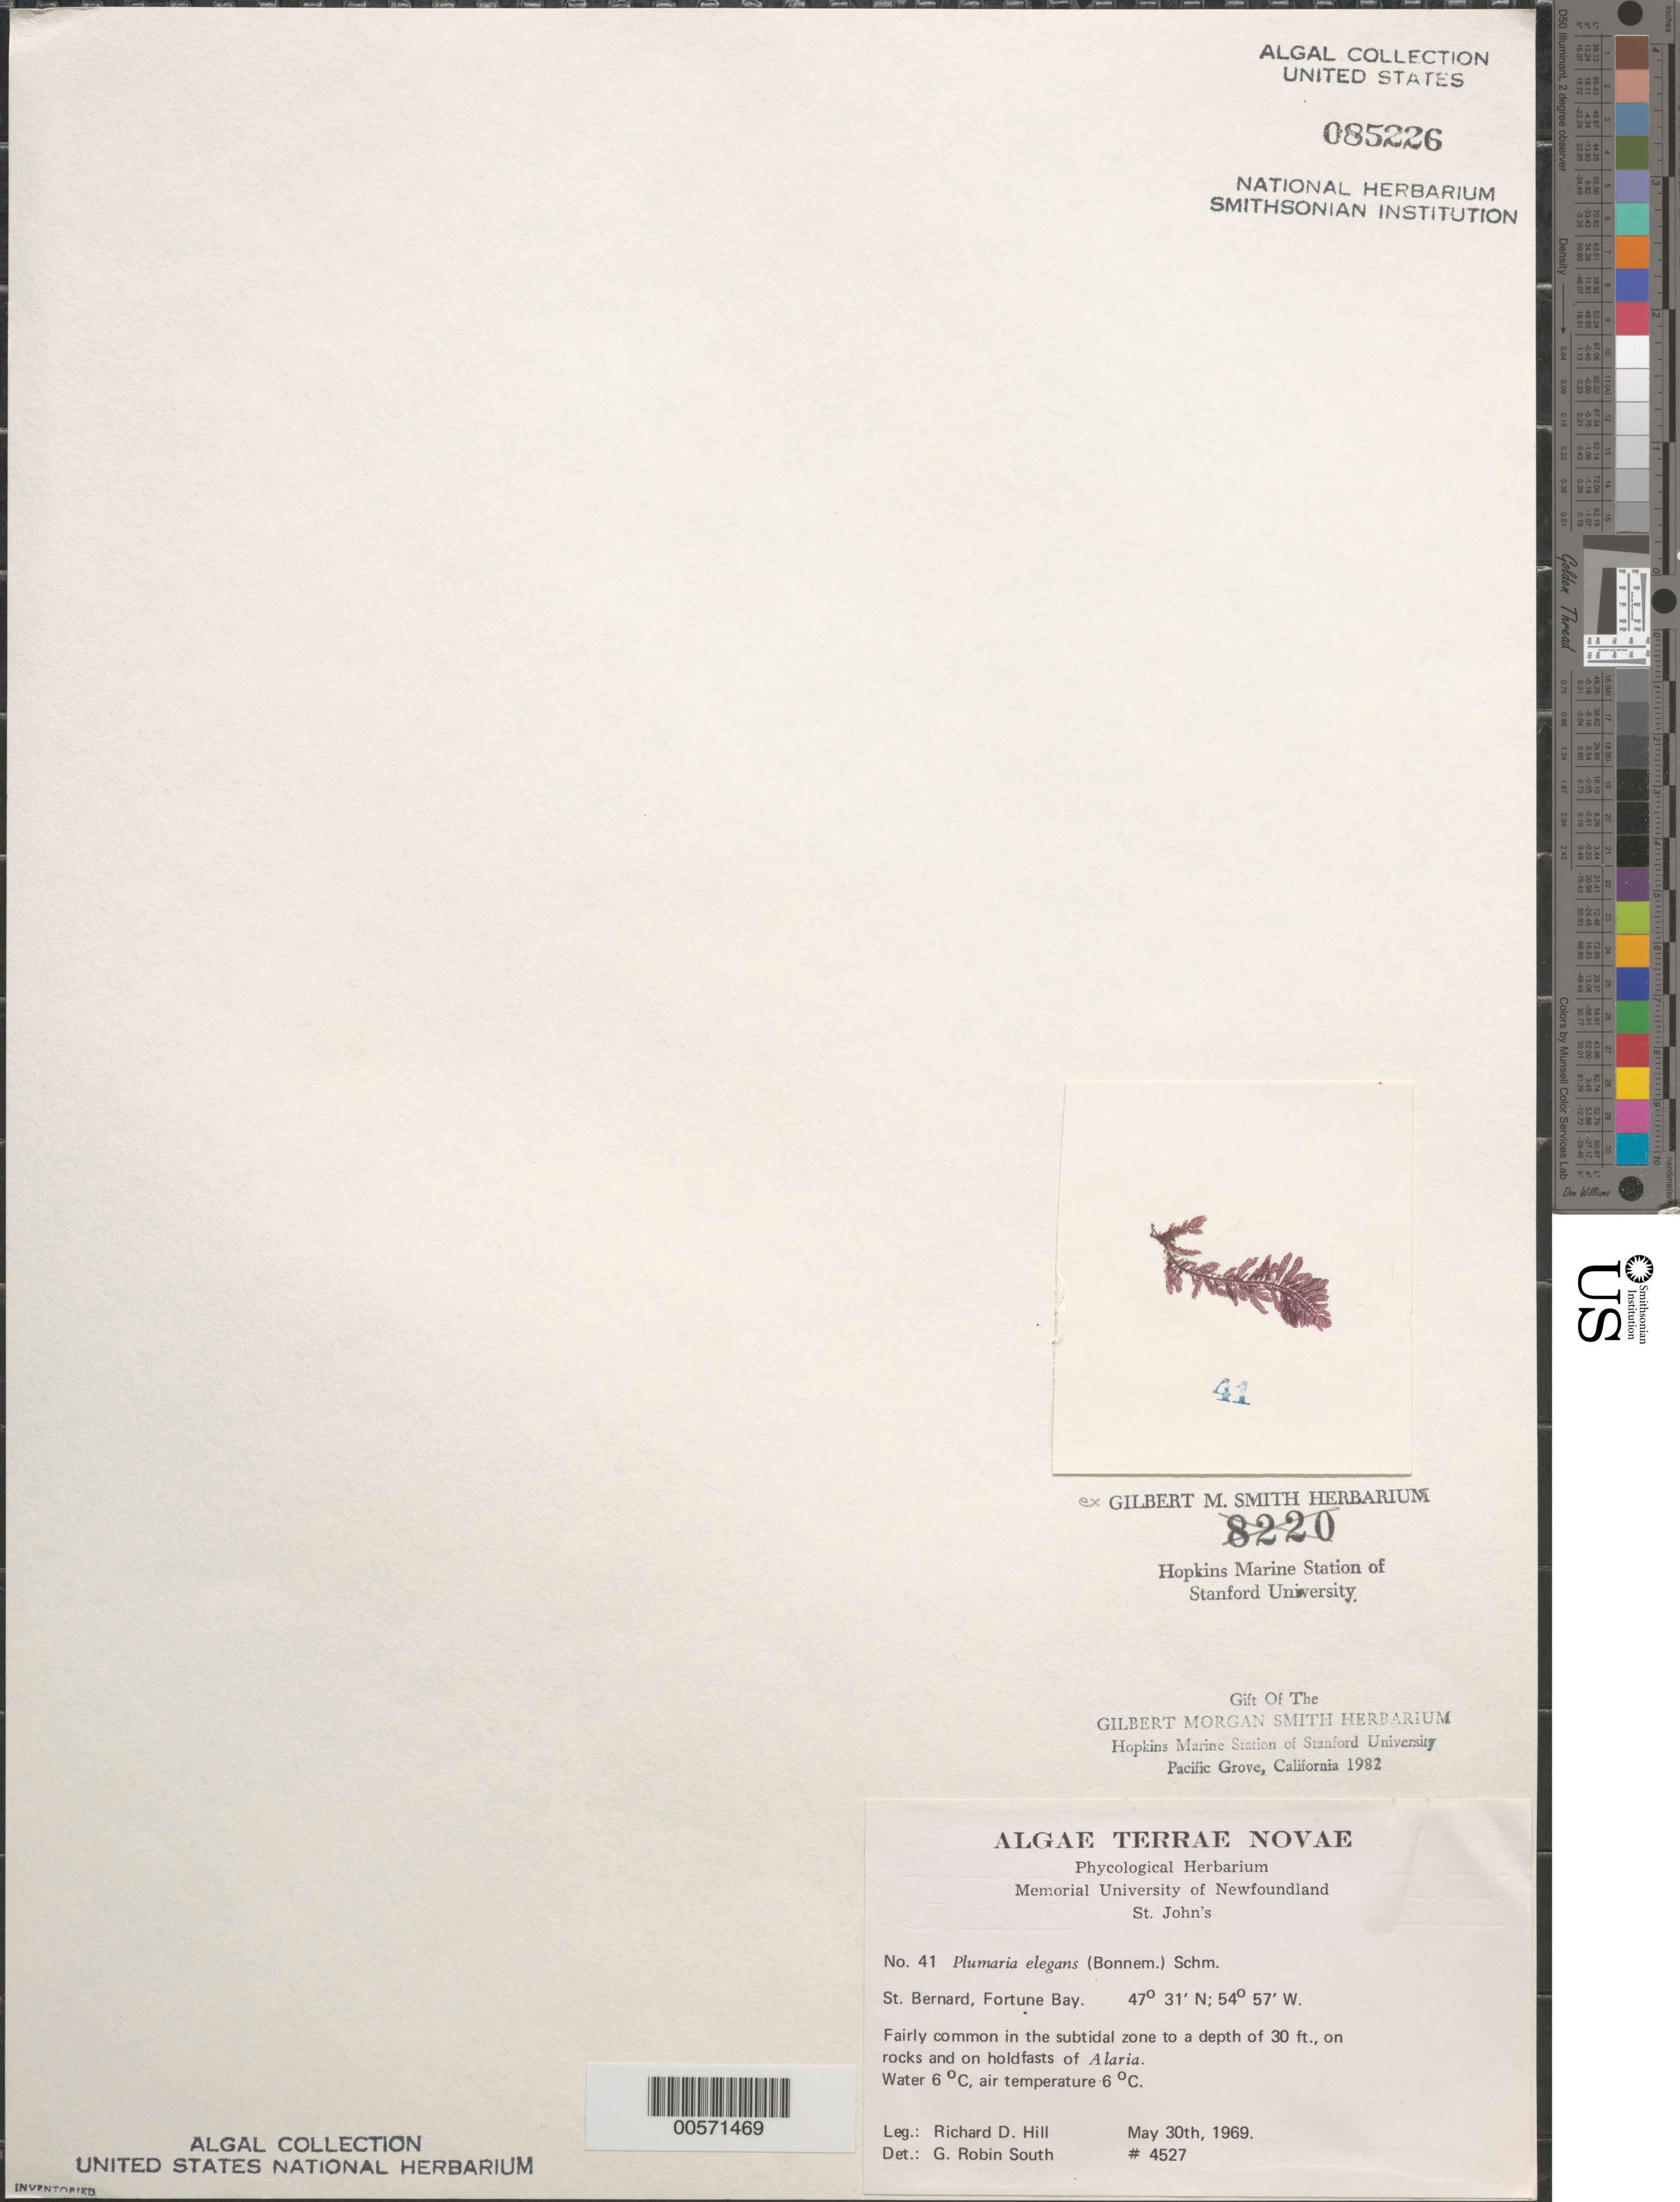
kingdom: Plantae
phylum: Rhodophyta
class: Florideophyceae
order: Ceramiales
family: Wrangeliaceae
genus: Plumaria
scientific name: Plumaria plumosa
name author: (Hudson) Kuntze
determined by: Algae name updating Project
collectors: R. D. Hill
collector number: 4527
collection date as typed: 30 May 1969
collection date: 1969-05-30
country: Canada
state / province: Newfoundland and Labrador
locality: St. Bernards, Fortune Bay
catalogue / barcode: US 85226